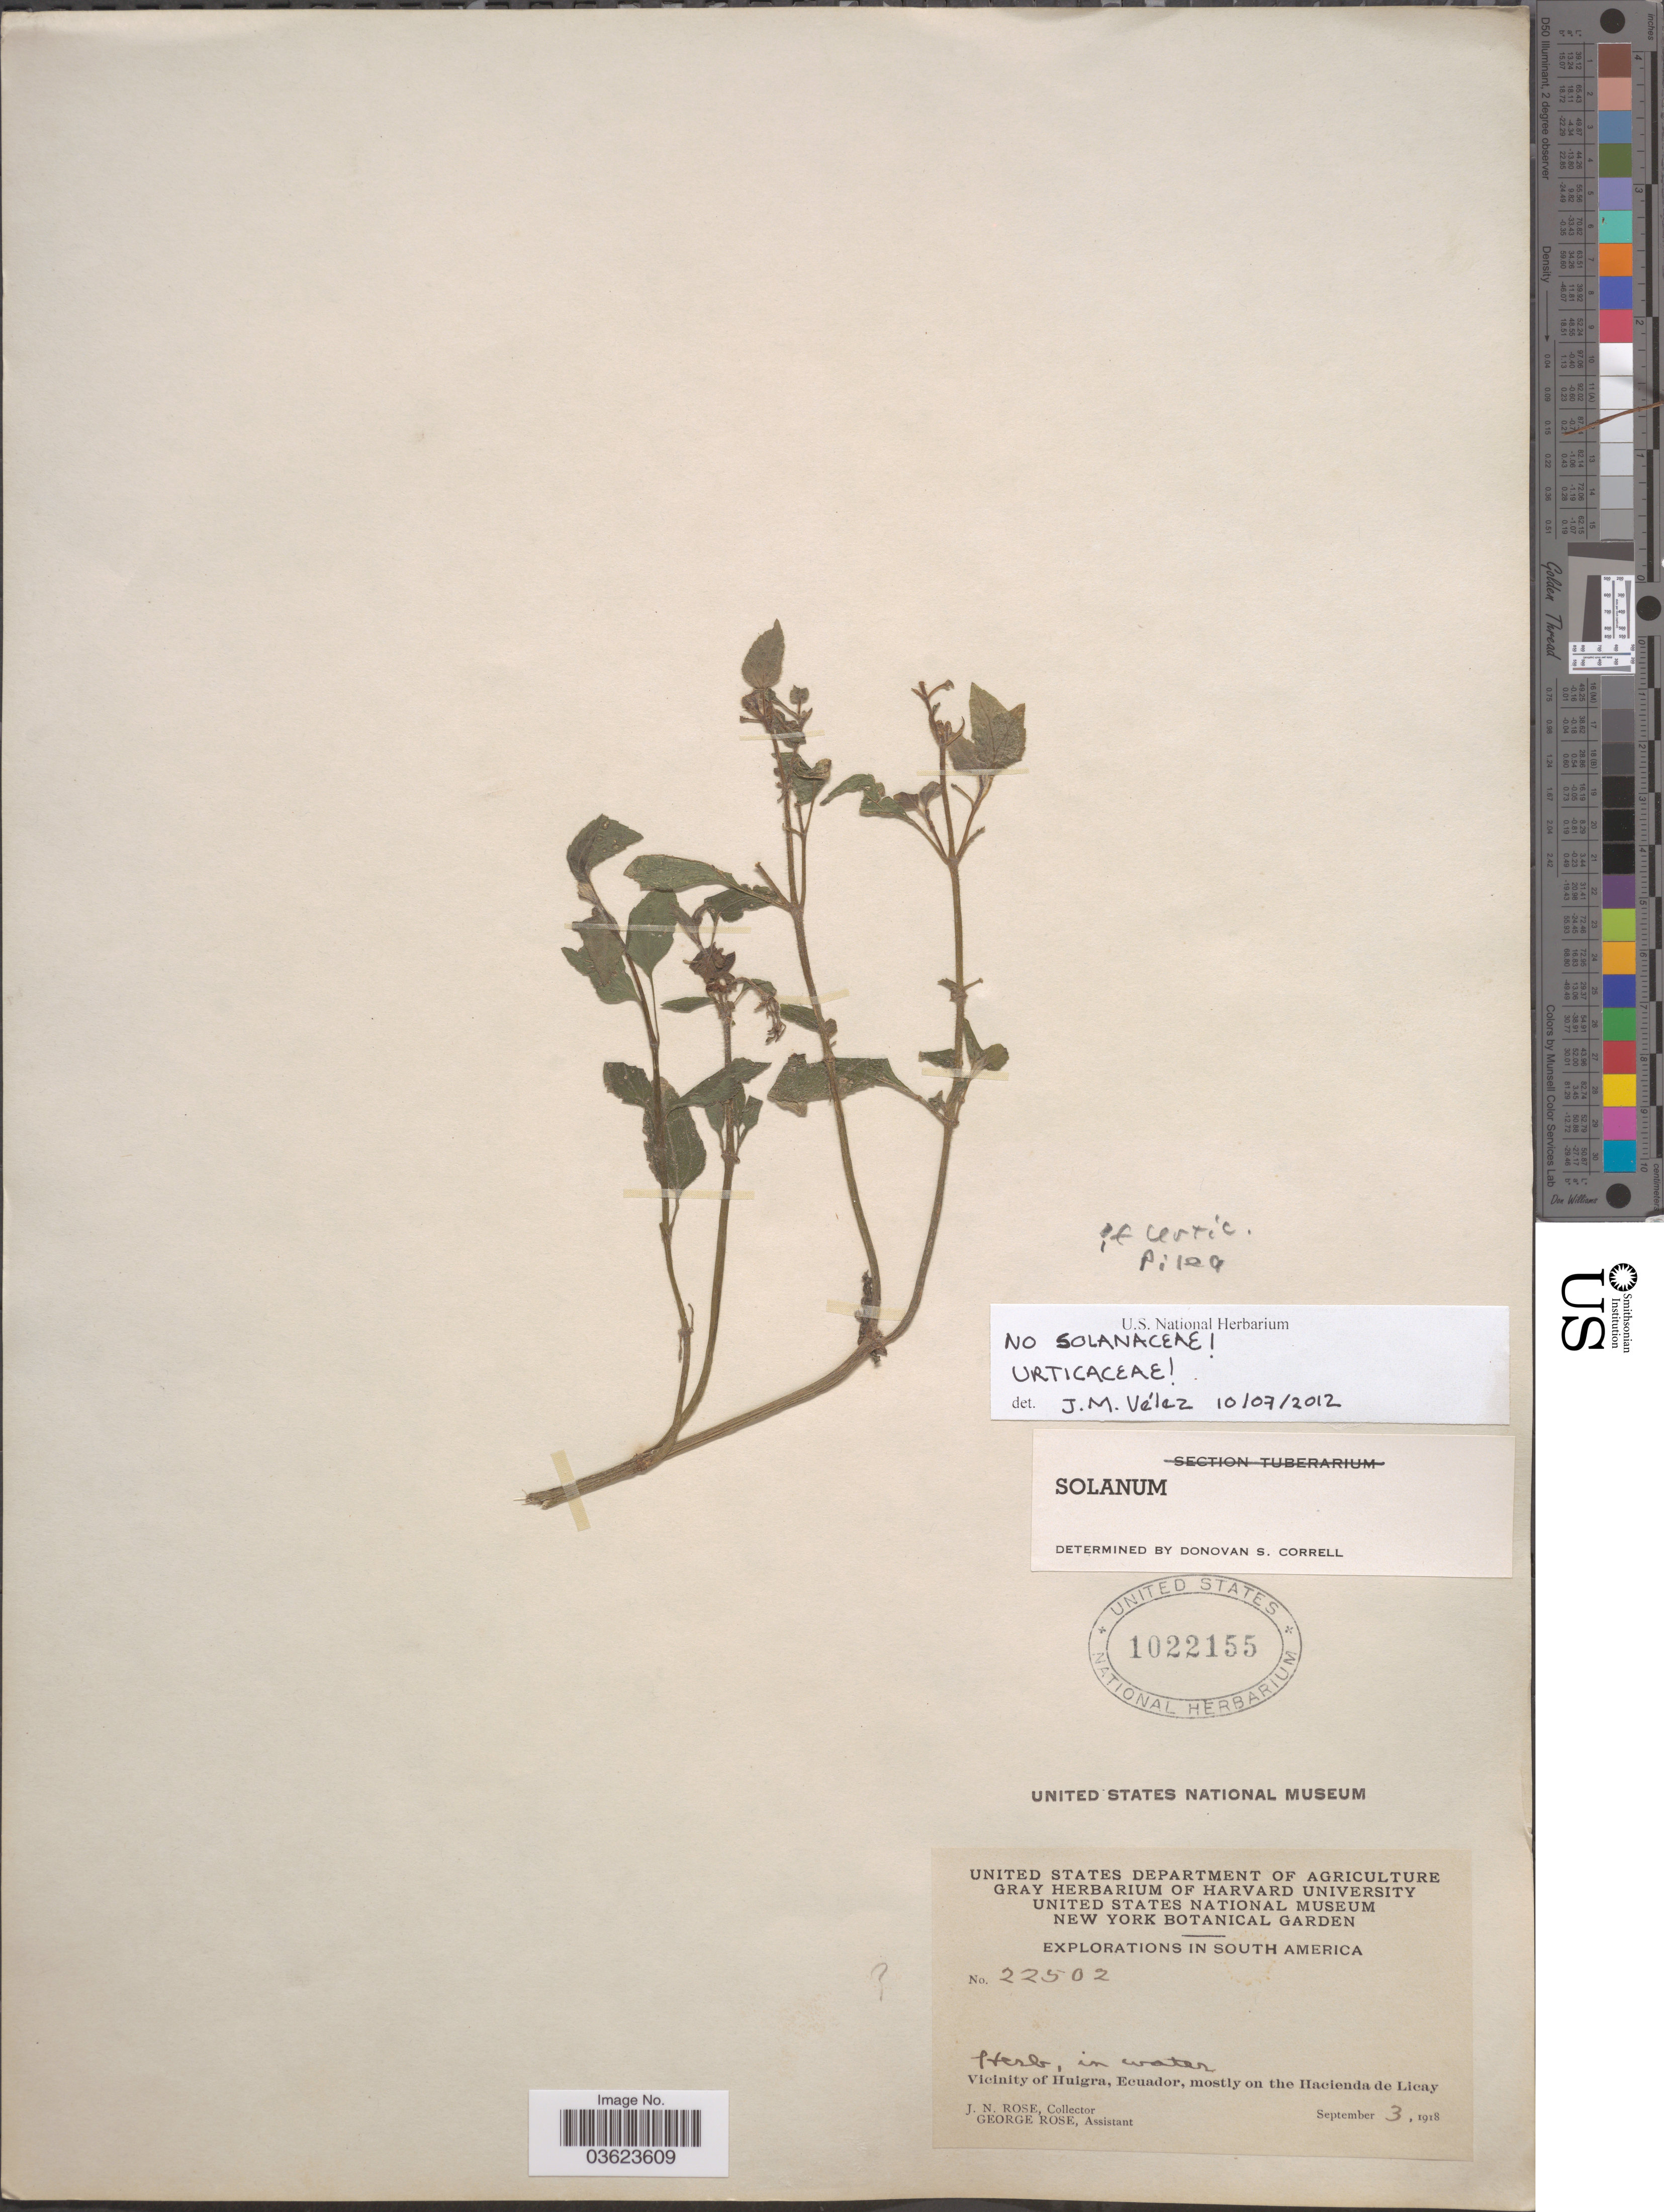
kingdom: Plantae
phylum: Tracheophyta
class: Magnoliopsida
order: Rosales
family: Urticaceae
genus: Pilea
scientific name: Pilea sp.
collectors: J. N. Rose & G. Rose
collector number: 22502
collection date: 1918-09-03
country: Ecuador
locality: Vicinity of Huigra, mostly on the Hacienda de Licay.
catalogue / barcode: US 1022155